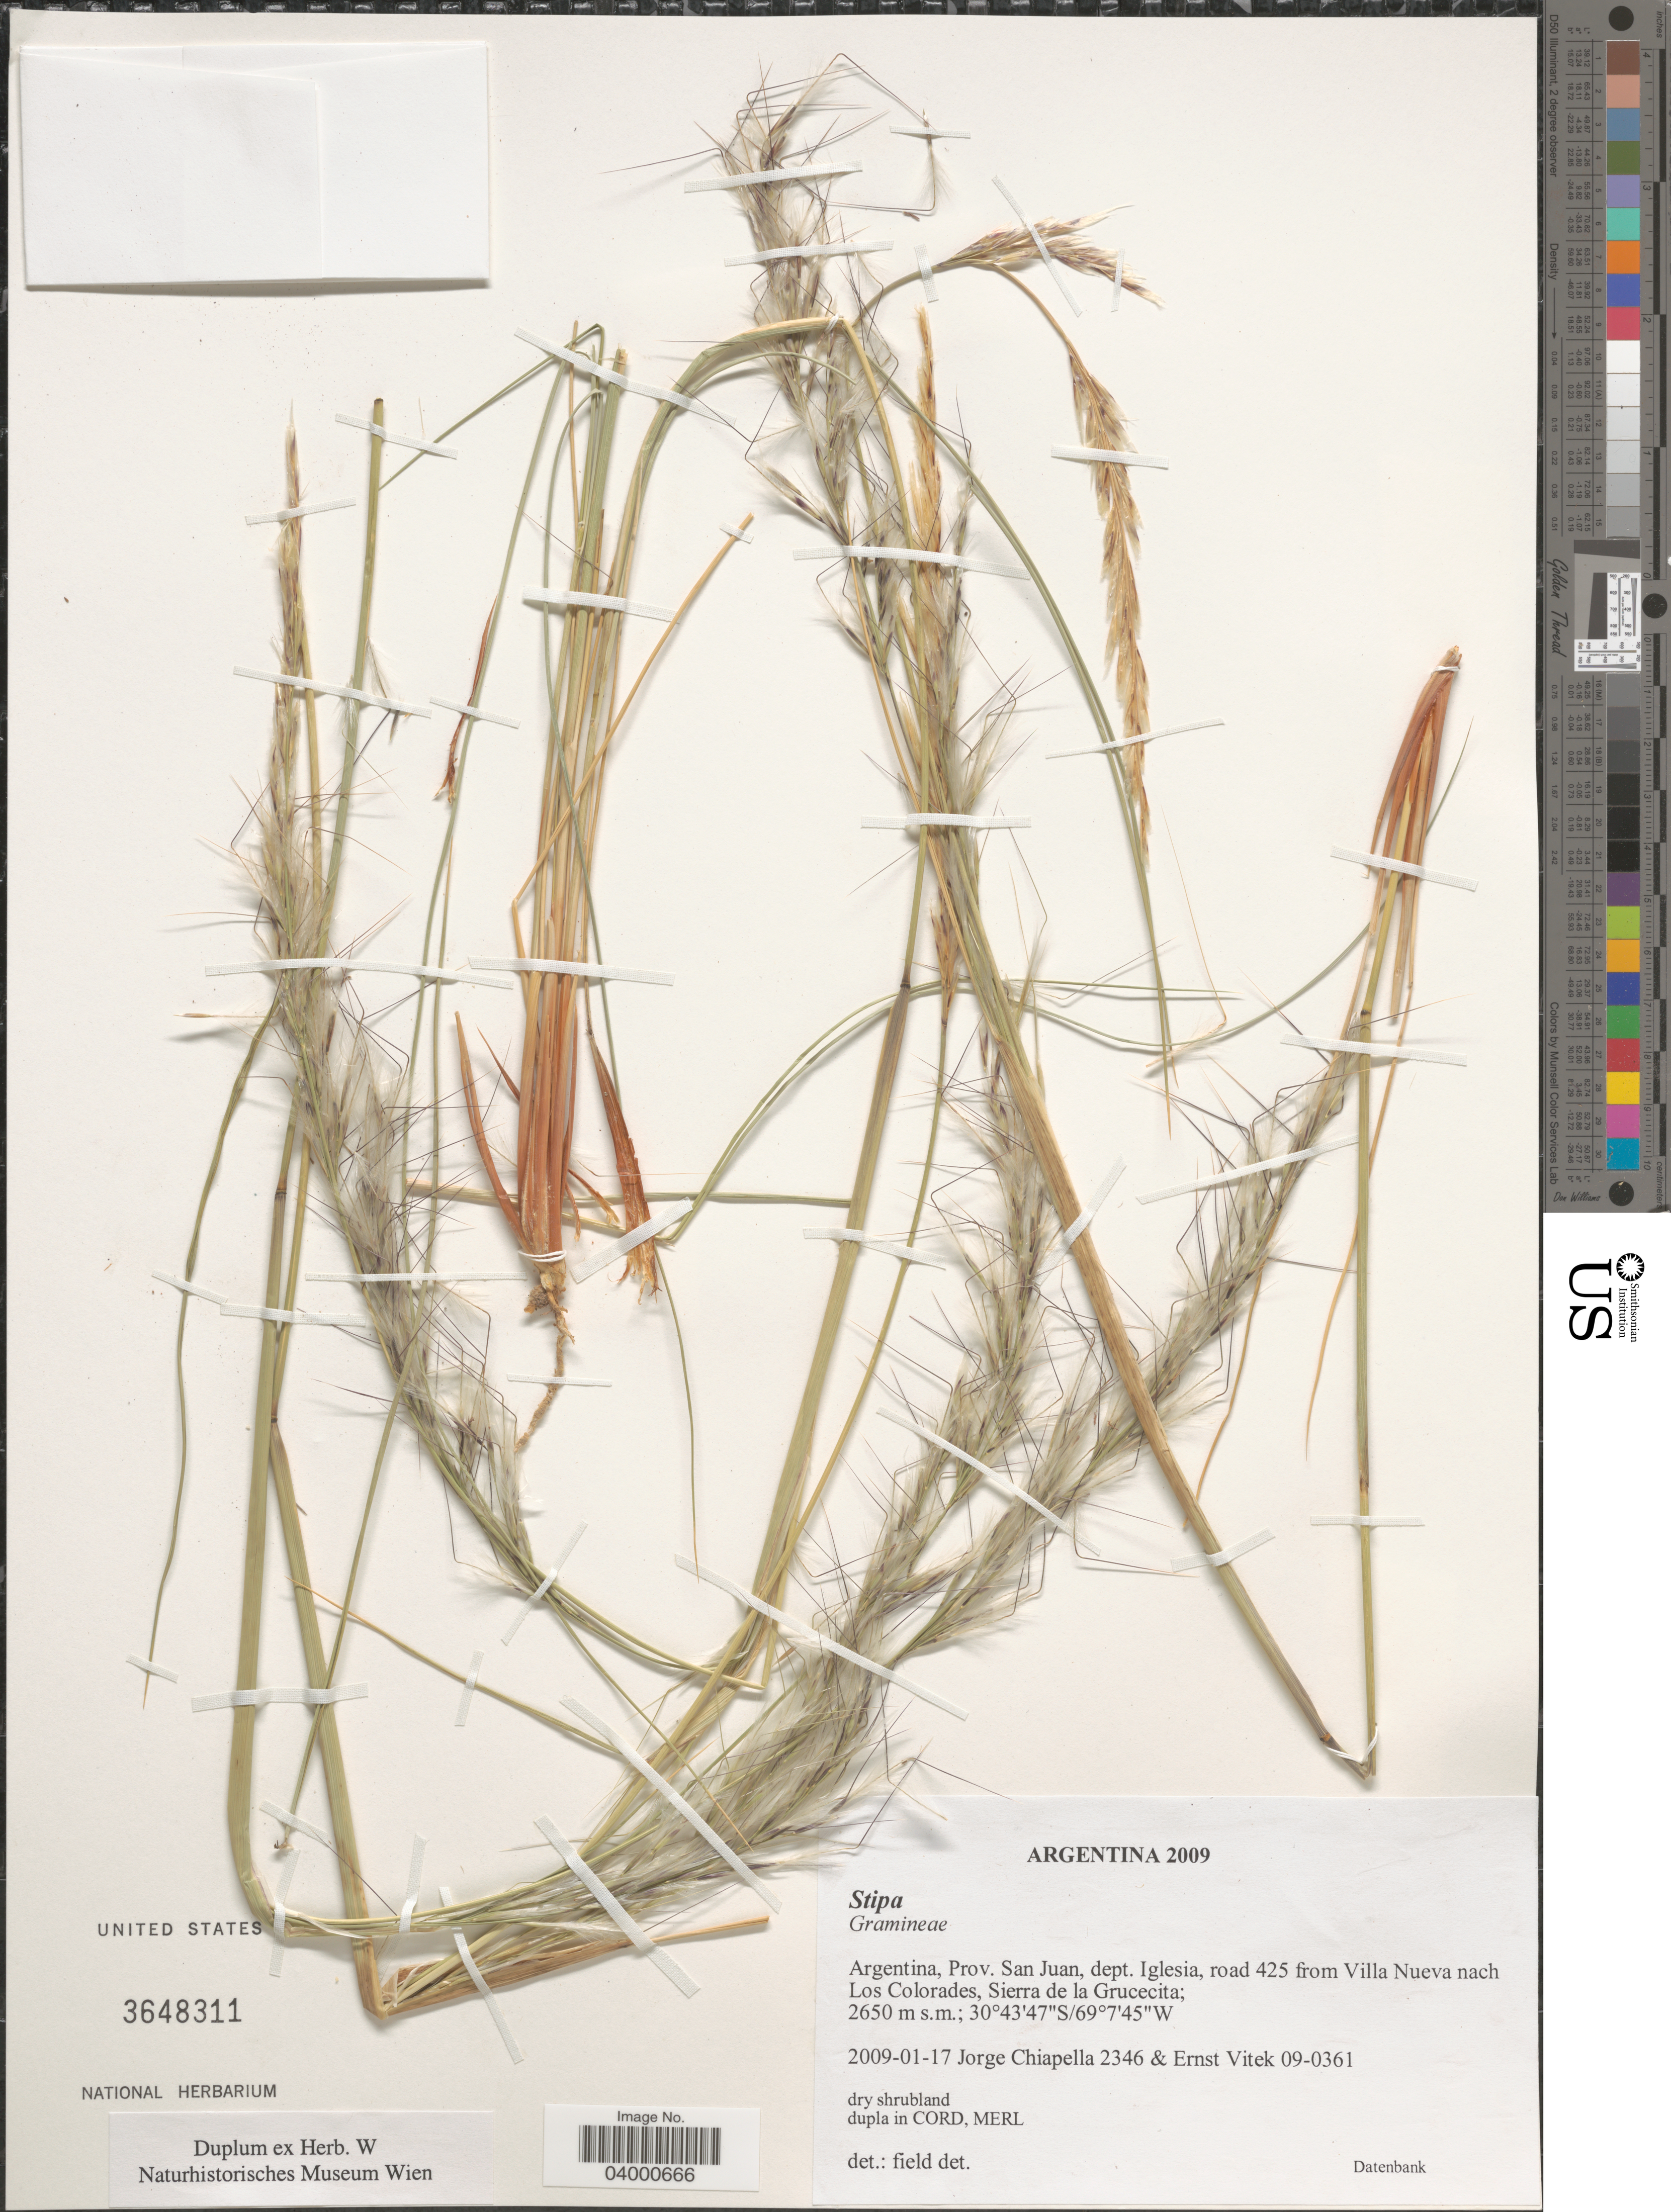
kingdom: Plantae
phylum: Tracheophyta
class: Liliopsida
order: Poales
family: Poaceae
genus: Pappostipa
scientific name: Pappostipa sp.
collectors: J. Chiapella & E. Vitek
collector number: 2346/09-0361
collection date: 2009-01-17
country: Argentina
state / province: San Juan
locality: Dept. Iglesia, road 425 from Villa Neuva nach Los Colorades, Sierra de la Grucecita.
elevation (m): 2650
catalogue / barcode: US 3648311